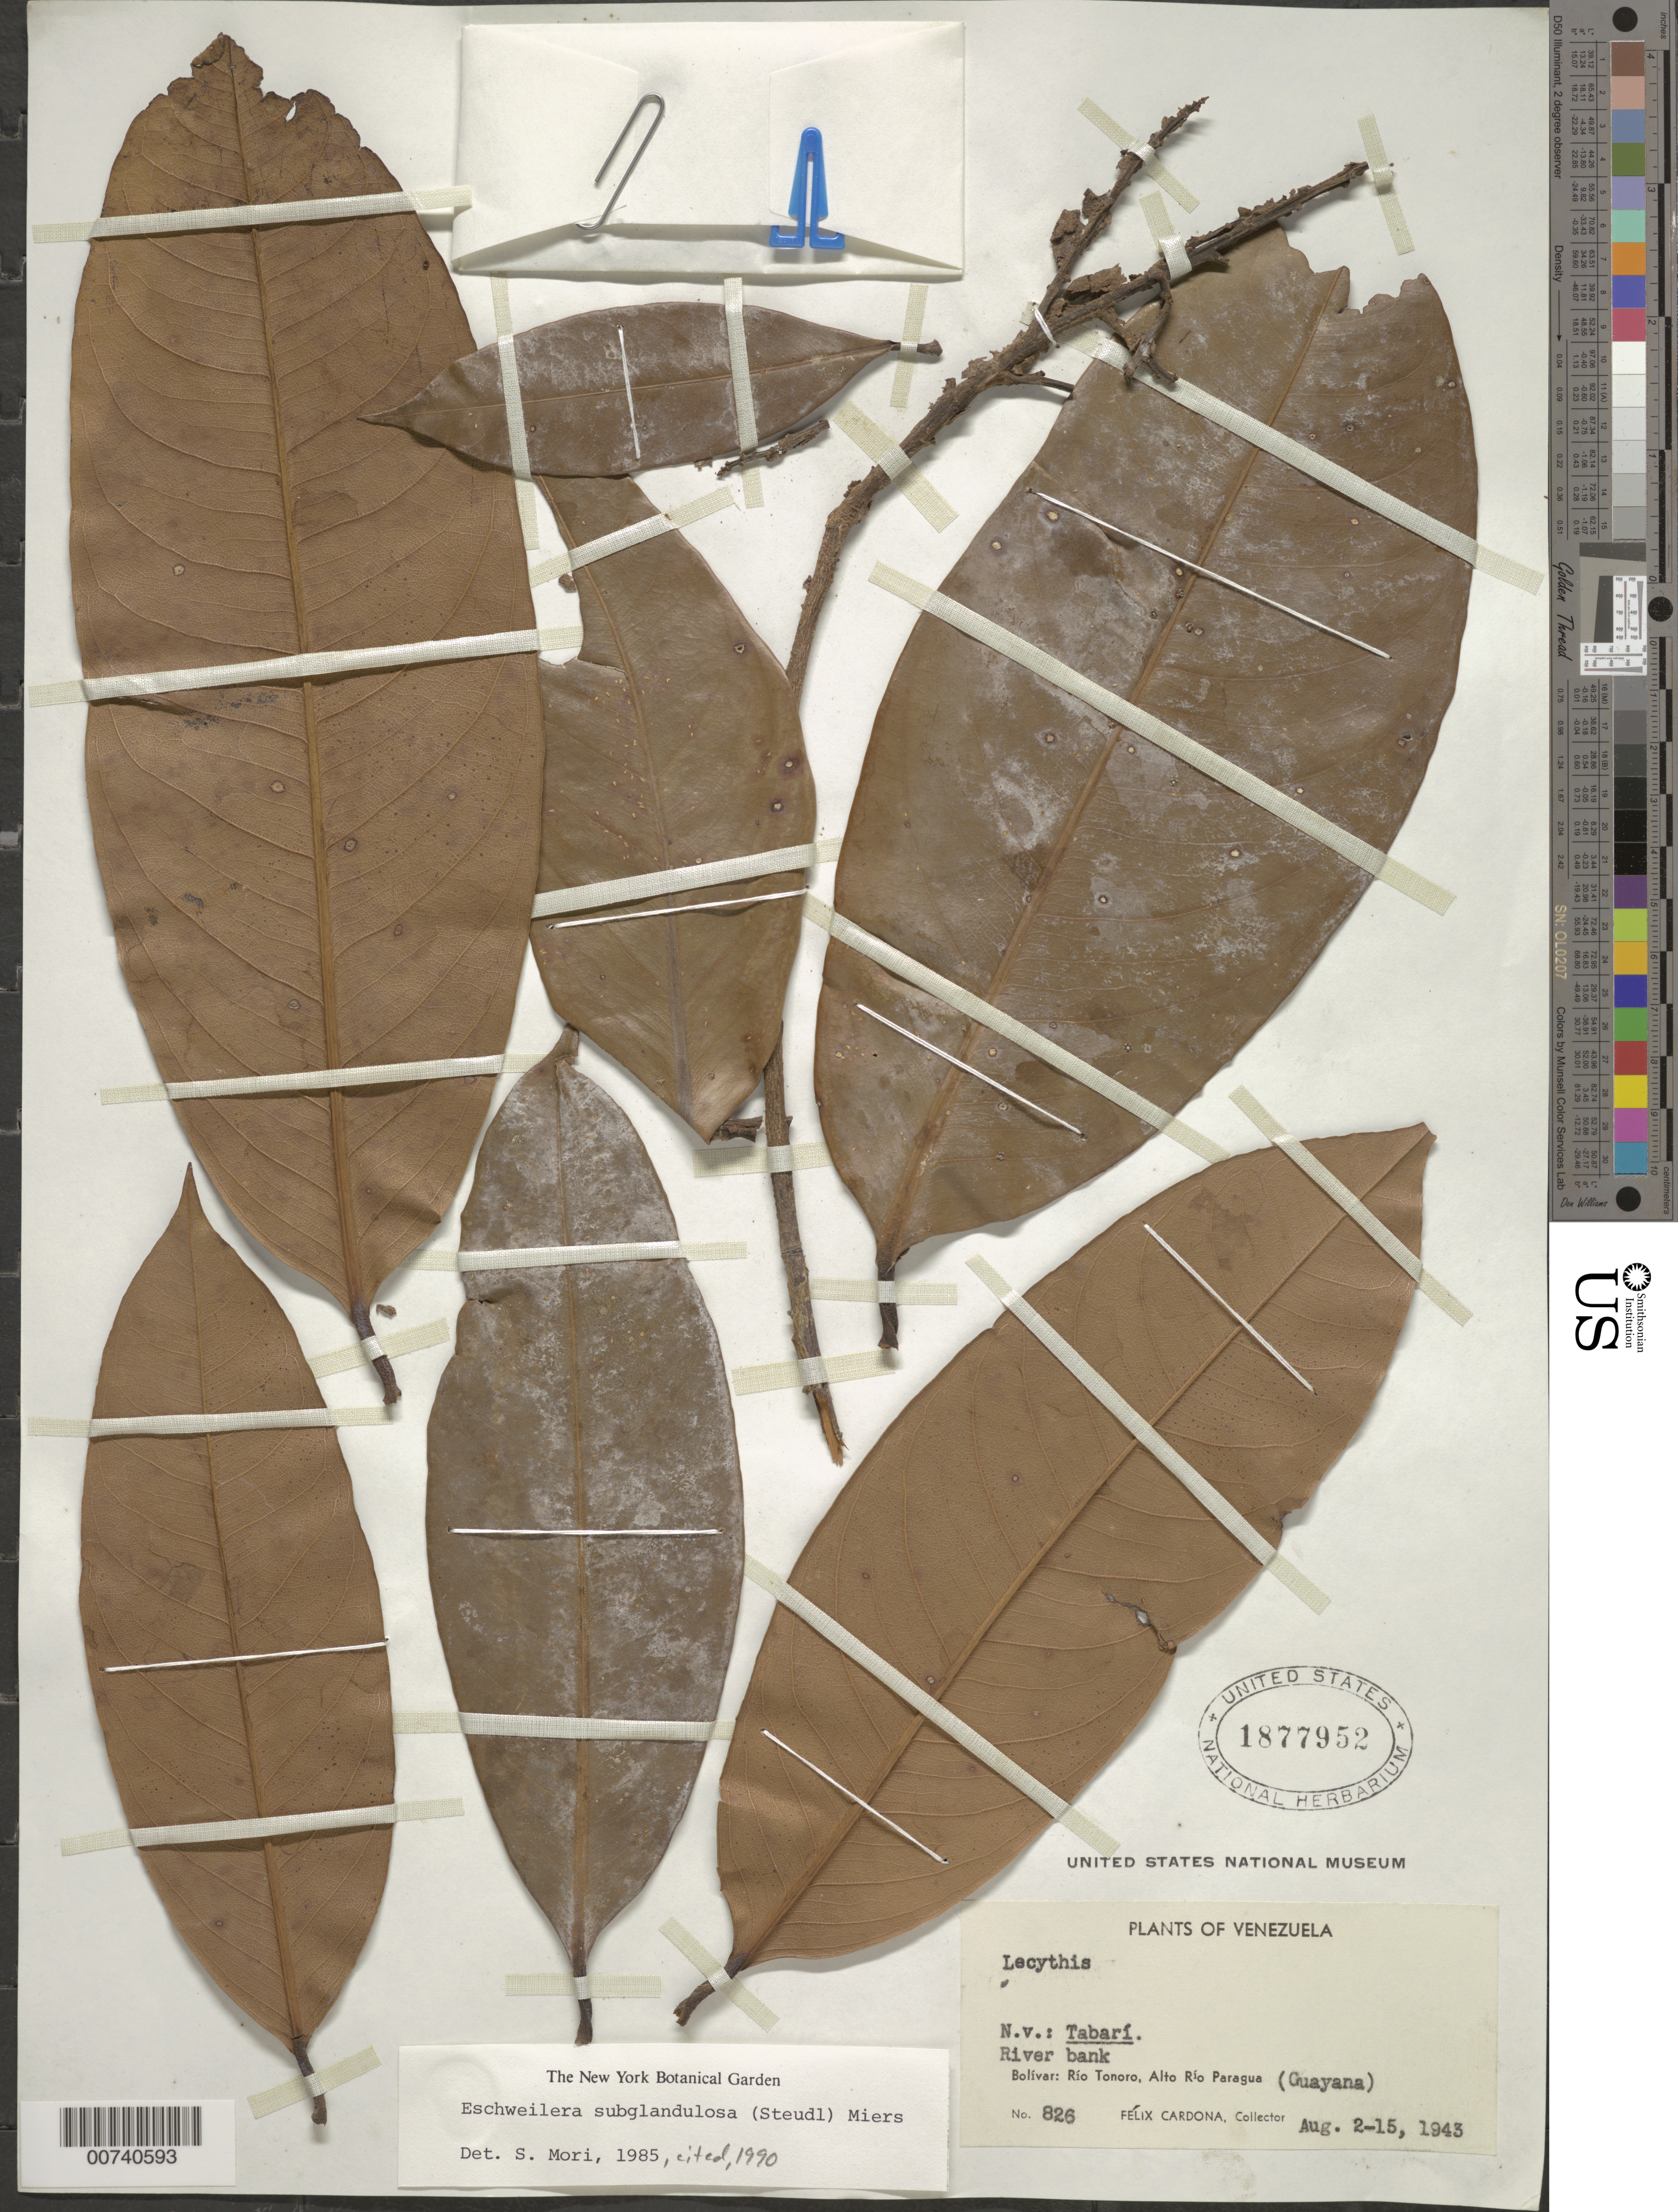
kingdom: Plantae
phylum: Tracheophyta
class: Magnoliopsida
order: Ericales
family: Lecythidaceae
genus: Eschweilera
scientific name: Eschweilera subglandulosa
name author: (Steud. ex Berg) Miers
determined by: Mori, Scott A.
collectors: F. Cardona Puig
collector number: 826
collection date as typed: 2-Aug-43 to 15-Aug-43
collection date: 1943-08-02/1943-08-15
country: Venezuela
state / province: Bolívar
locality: Alto Río Paragua, Río Tonoro (Guayana)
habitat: Riverbank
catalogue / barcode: US 1877952